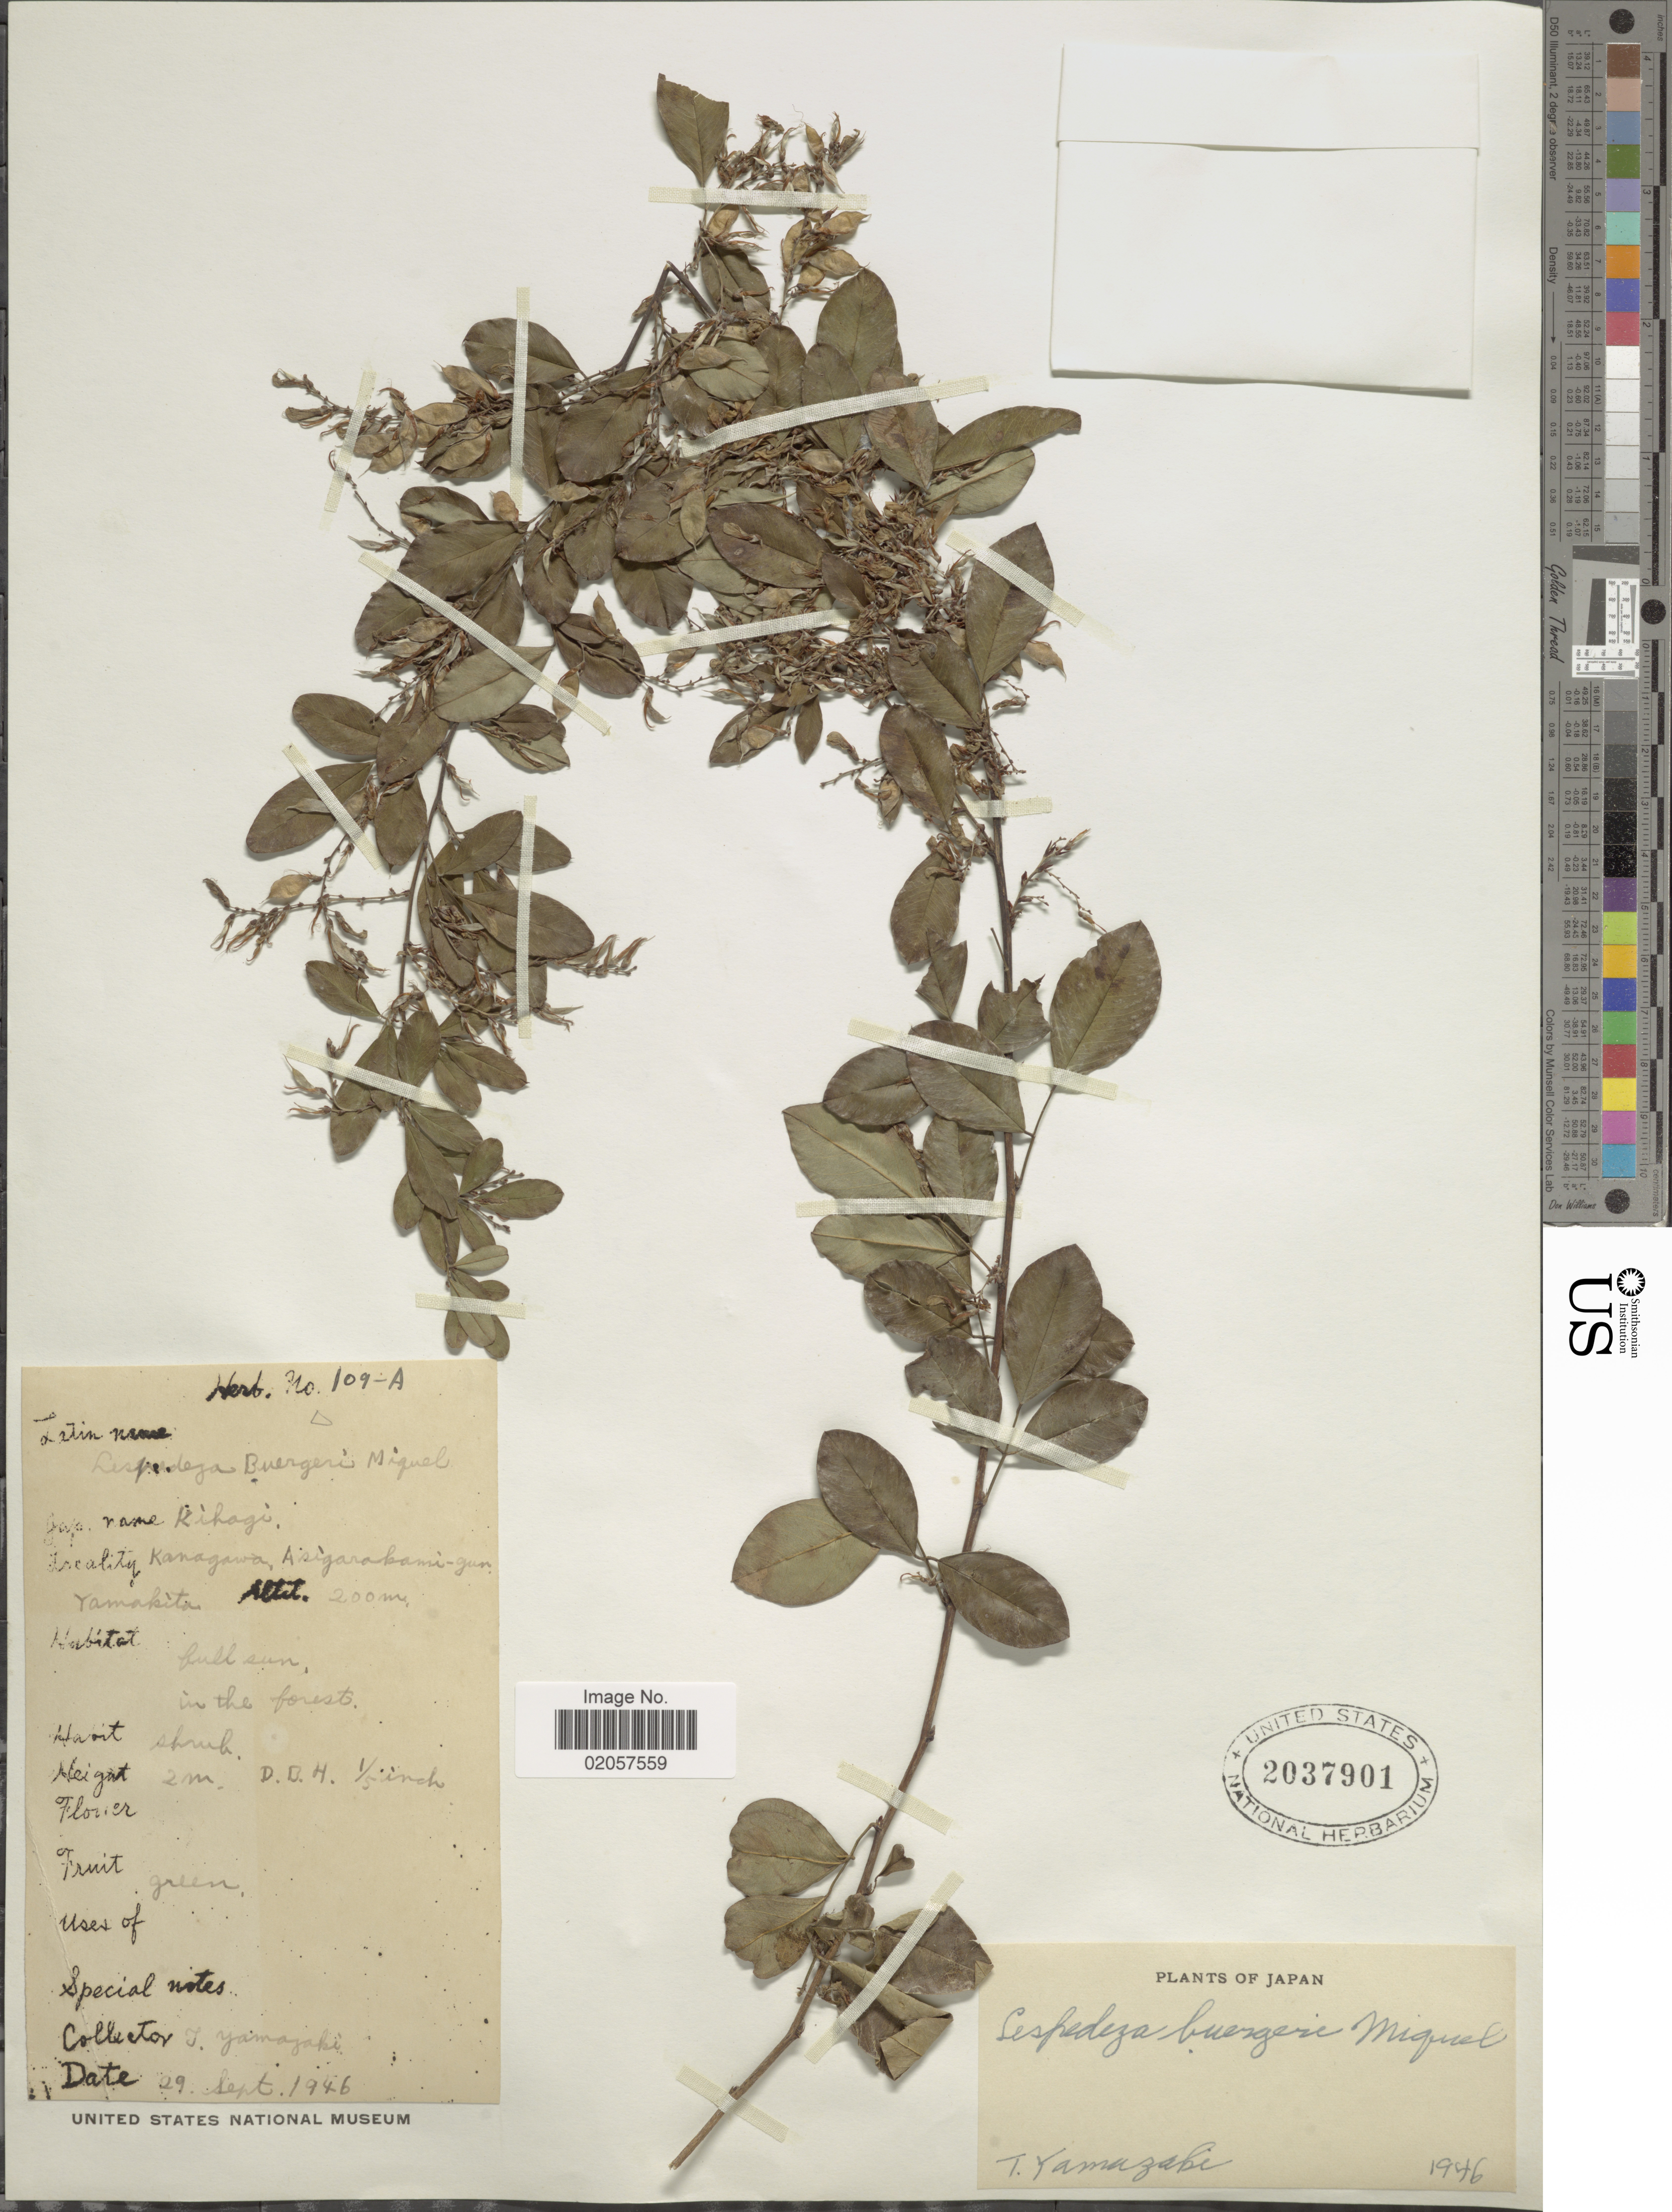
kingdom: Plantae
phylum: Tracheophyta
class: Magnoliopsida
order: Fabales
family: Fabaceae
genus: Lespedeza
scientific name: Lespedeza buergeri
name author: Miq.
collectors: T. Yamazaki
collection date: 1946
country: Japan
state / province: Kanagawa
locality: Kanagawa, Azigarakami-gun, Yamakita.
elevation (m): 200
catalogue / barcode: US 2037901